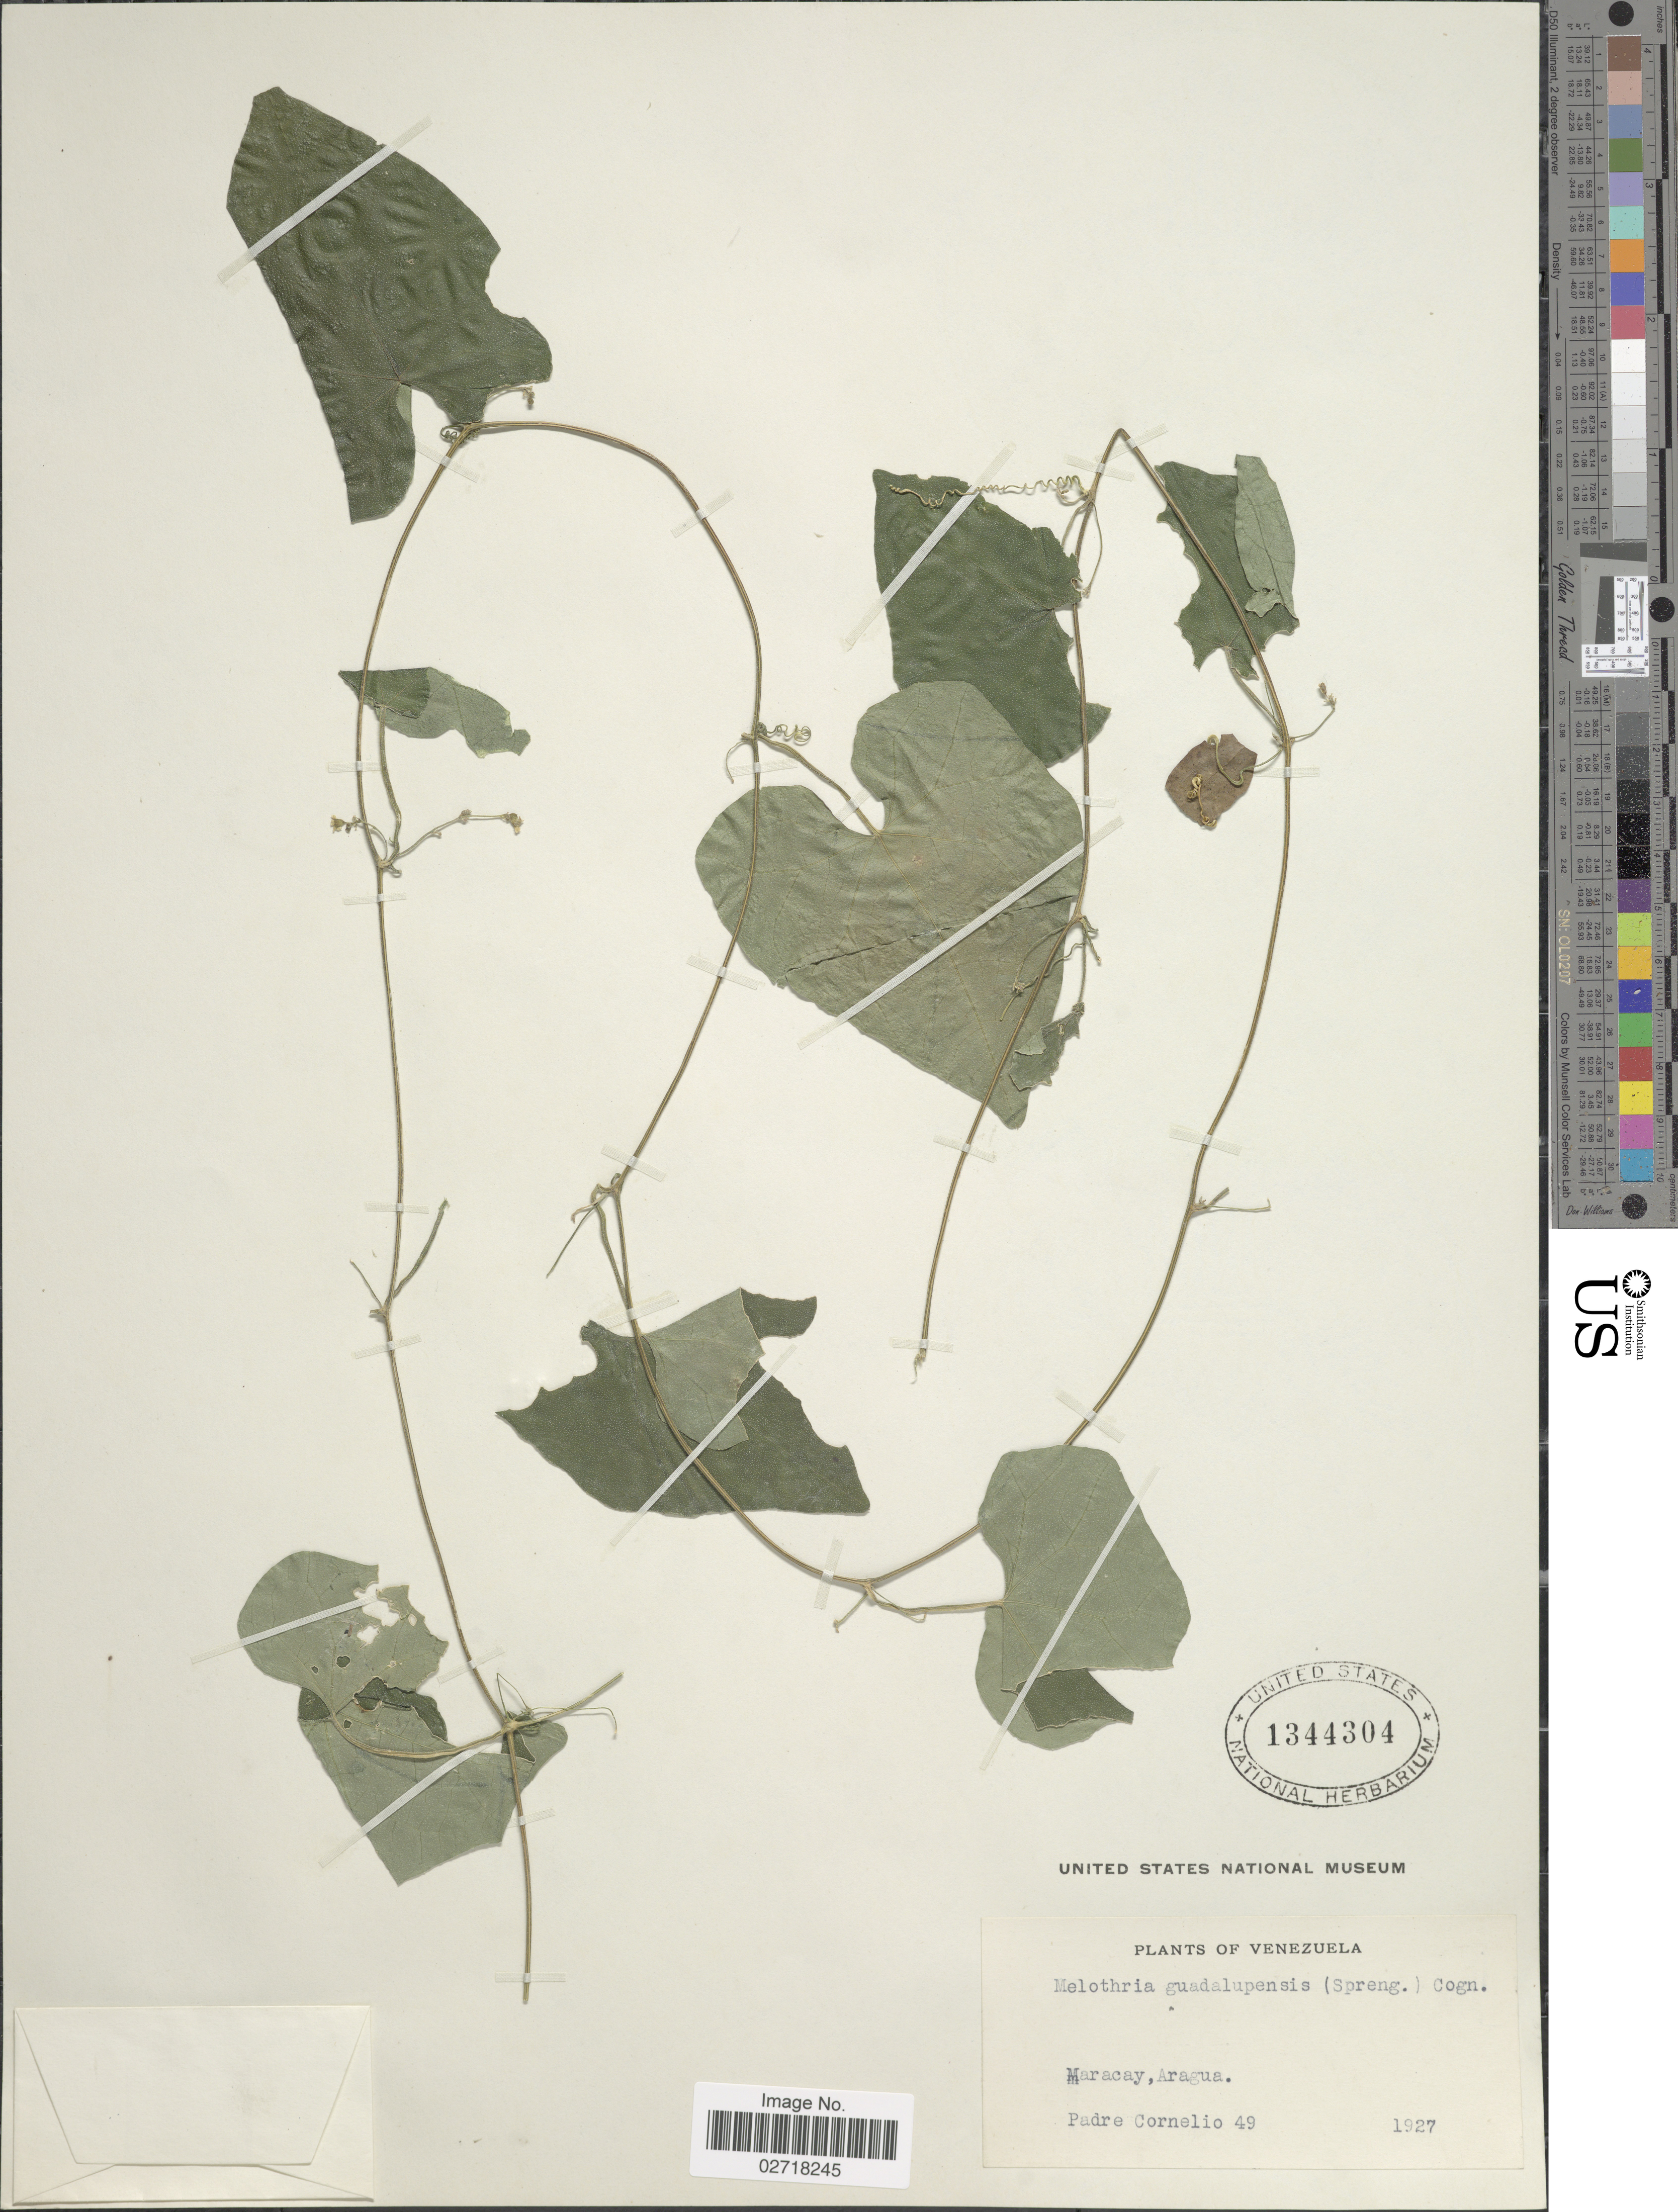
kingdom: Plantae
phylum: Tracheophyta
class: Magnoliopsida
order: Cucurbitales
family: Cucurbitaceae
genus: Melothria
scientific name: Melothria pendula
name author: L.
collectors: P. Cornelio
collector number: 49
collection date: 1927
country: Venezuela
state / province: Aragua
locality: Maracay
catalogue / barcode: US 1344304